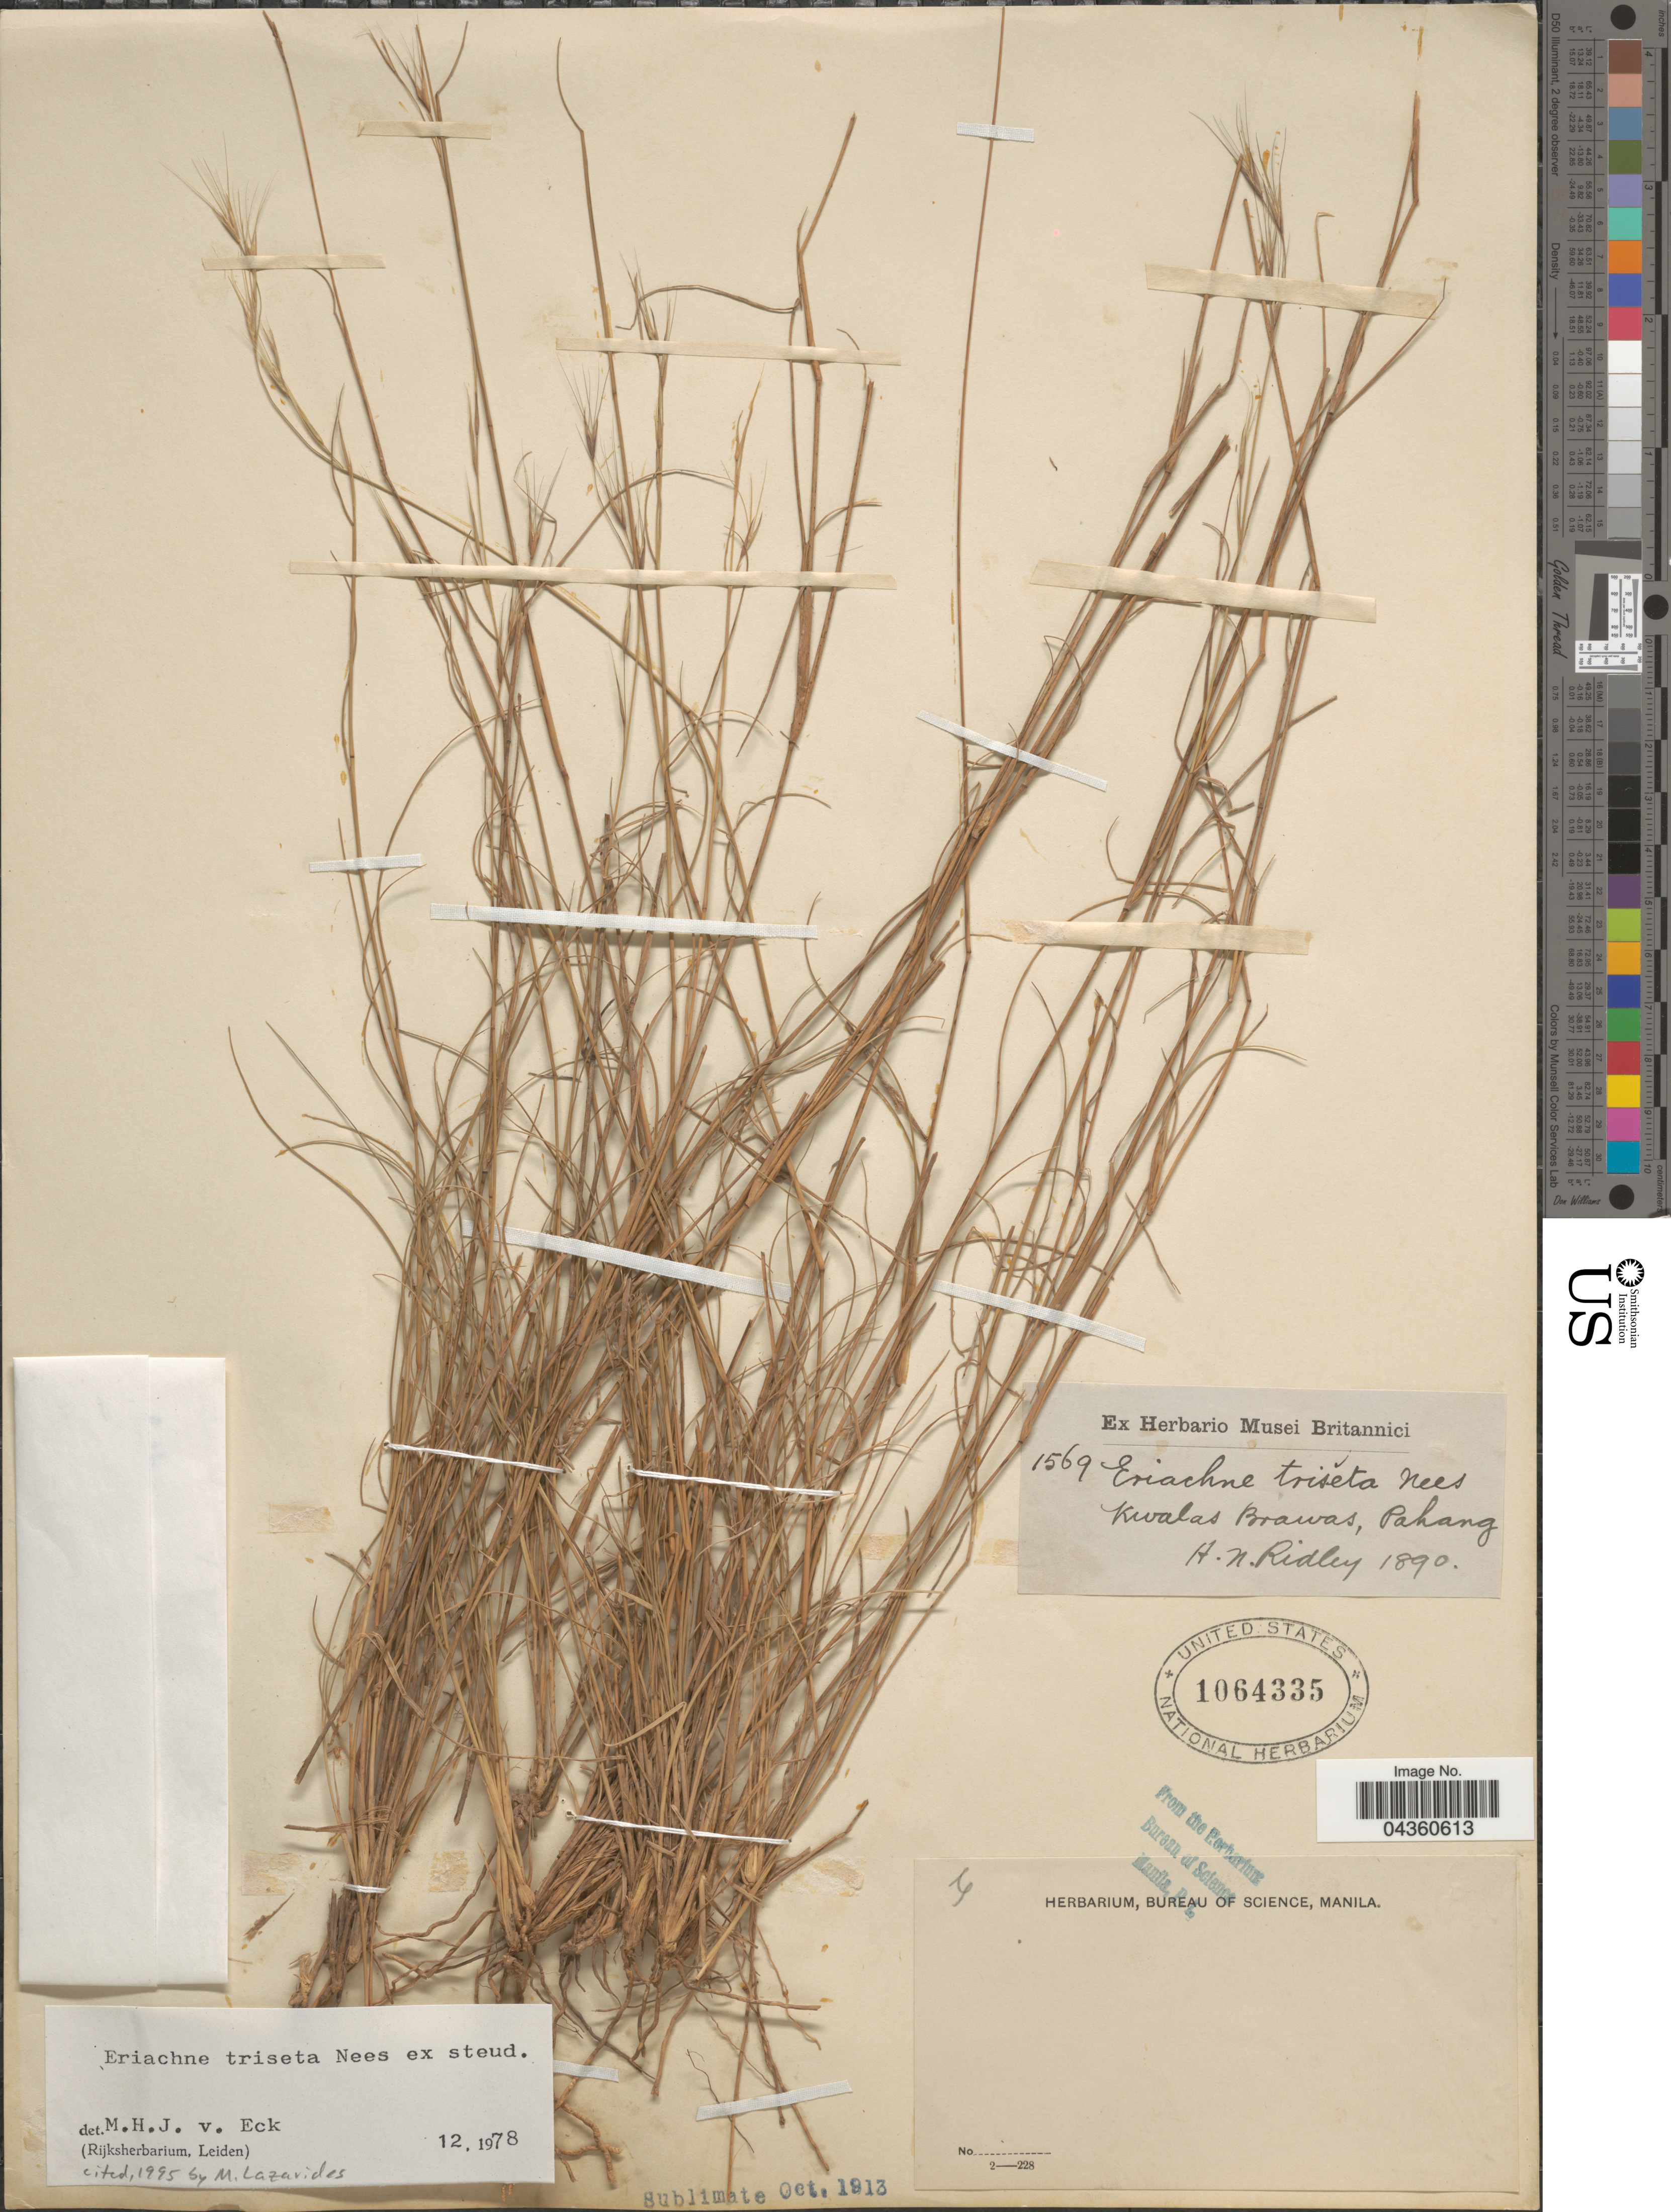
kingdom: Plantae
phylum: Tracheophyta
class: Liliopsida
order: Poales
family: Poaceae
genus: Eriachne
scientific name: Eriachne triseta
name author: Nees ex Steud.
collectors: H. N. Ridley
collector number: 1569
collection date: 1890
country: Malaysia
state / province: Pahang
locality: Kwalas Brawas.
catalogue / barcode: US 1064335